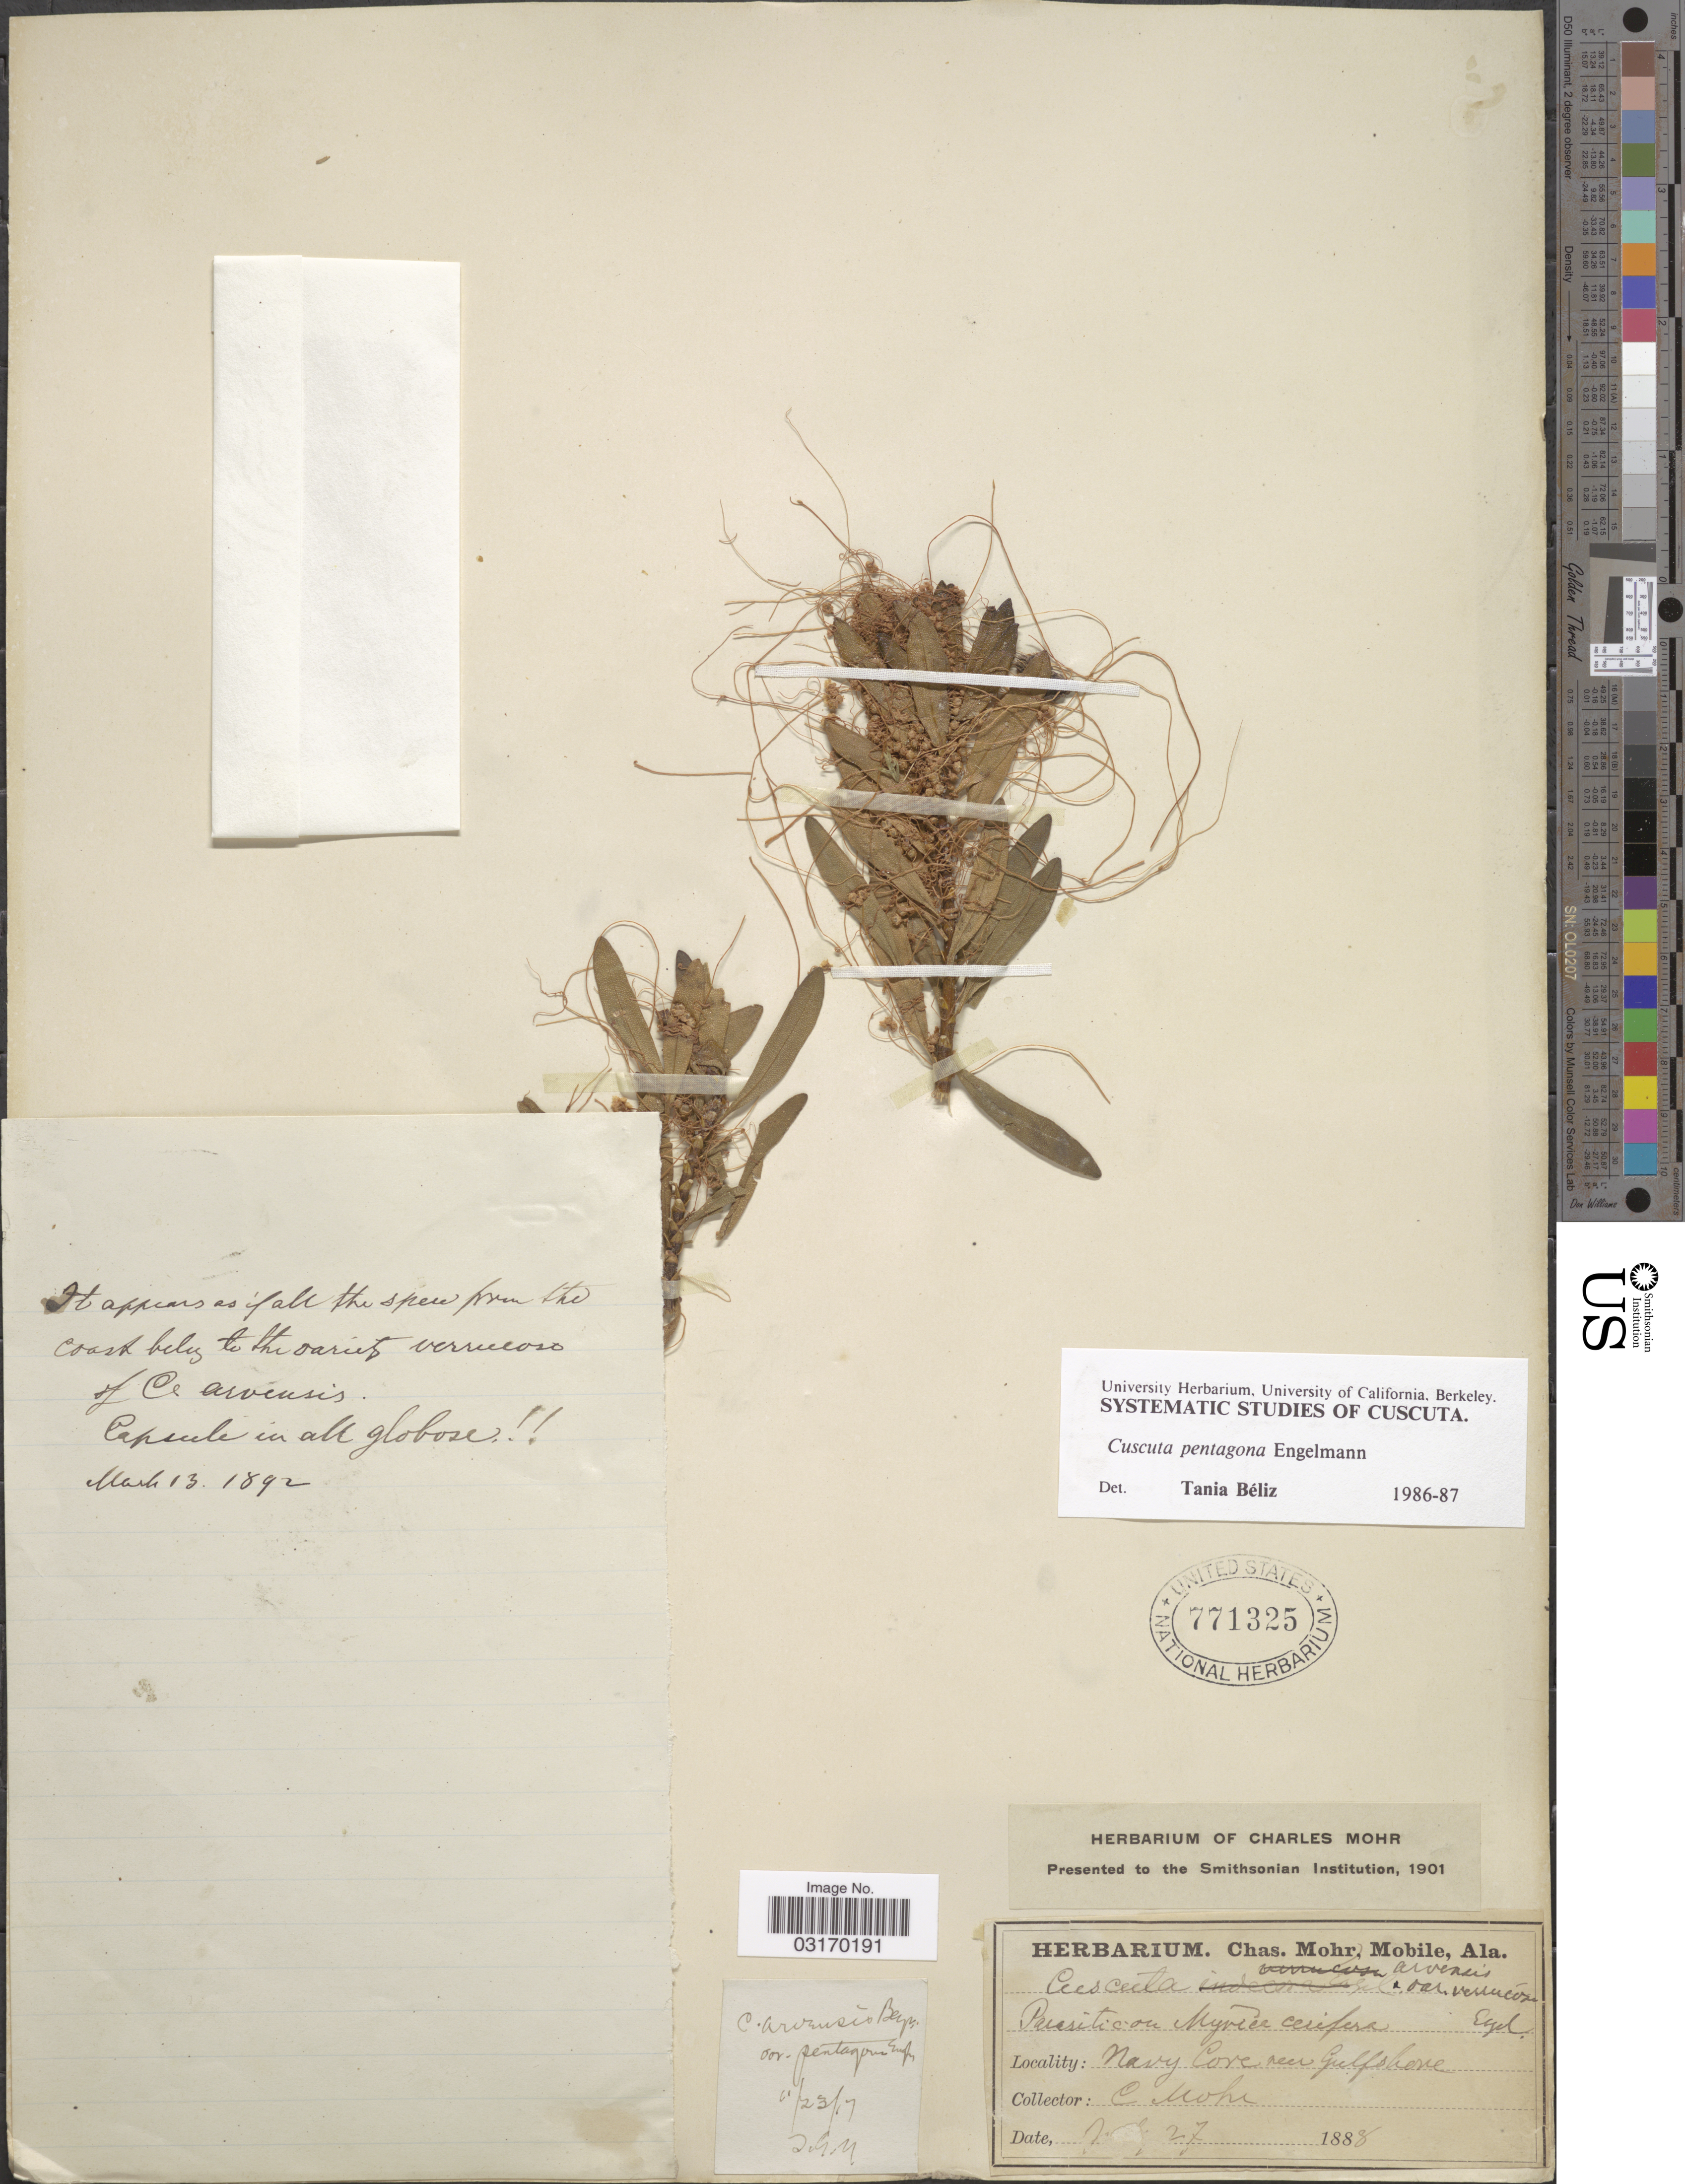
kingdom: Plantae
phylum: Tracheophyta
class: Magnoliopsida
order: Solanales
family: Convolvulaceae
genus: Cuscuta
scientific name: Cuscuta pentagona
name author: Engelm.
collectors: Mohr, C. T. (herbarium)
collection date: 1888-07-27/1892-03-13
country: United States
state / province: Alabama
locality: Navy Cove near Gulfshore.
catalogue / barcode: US 771325